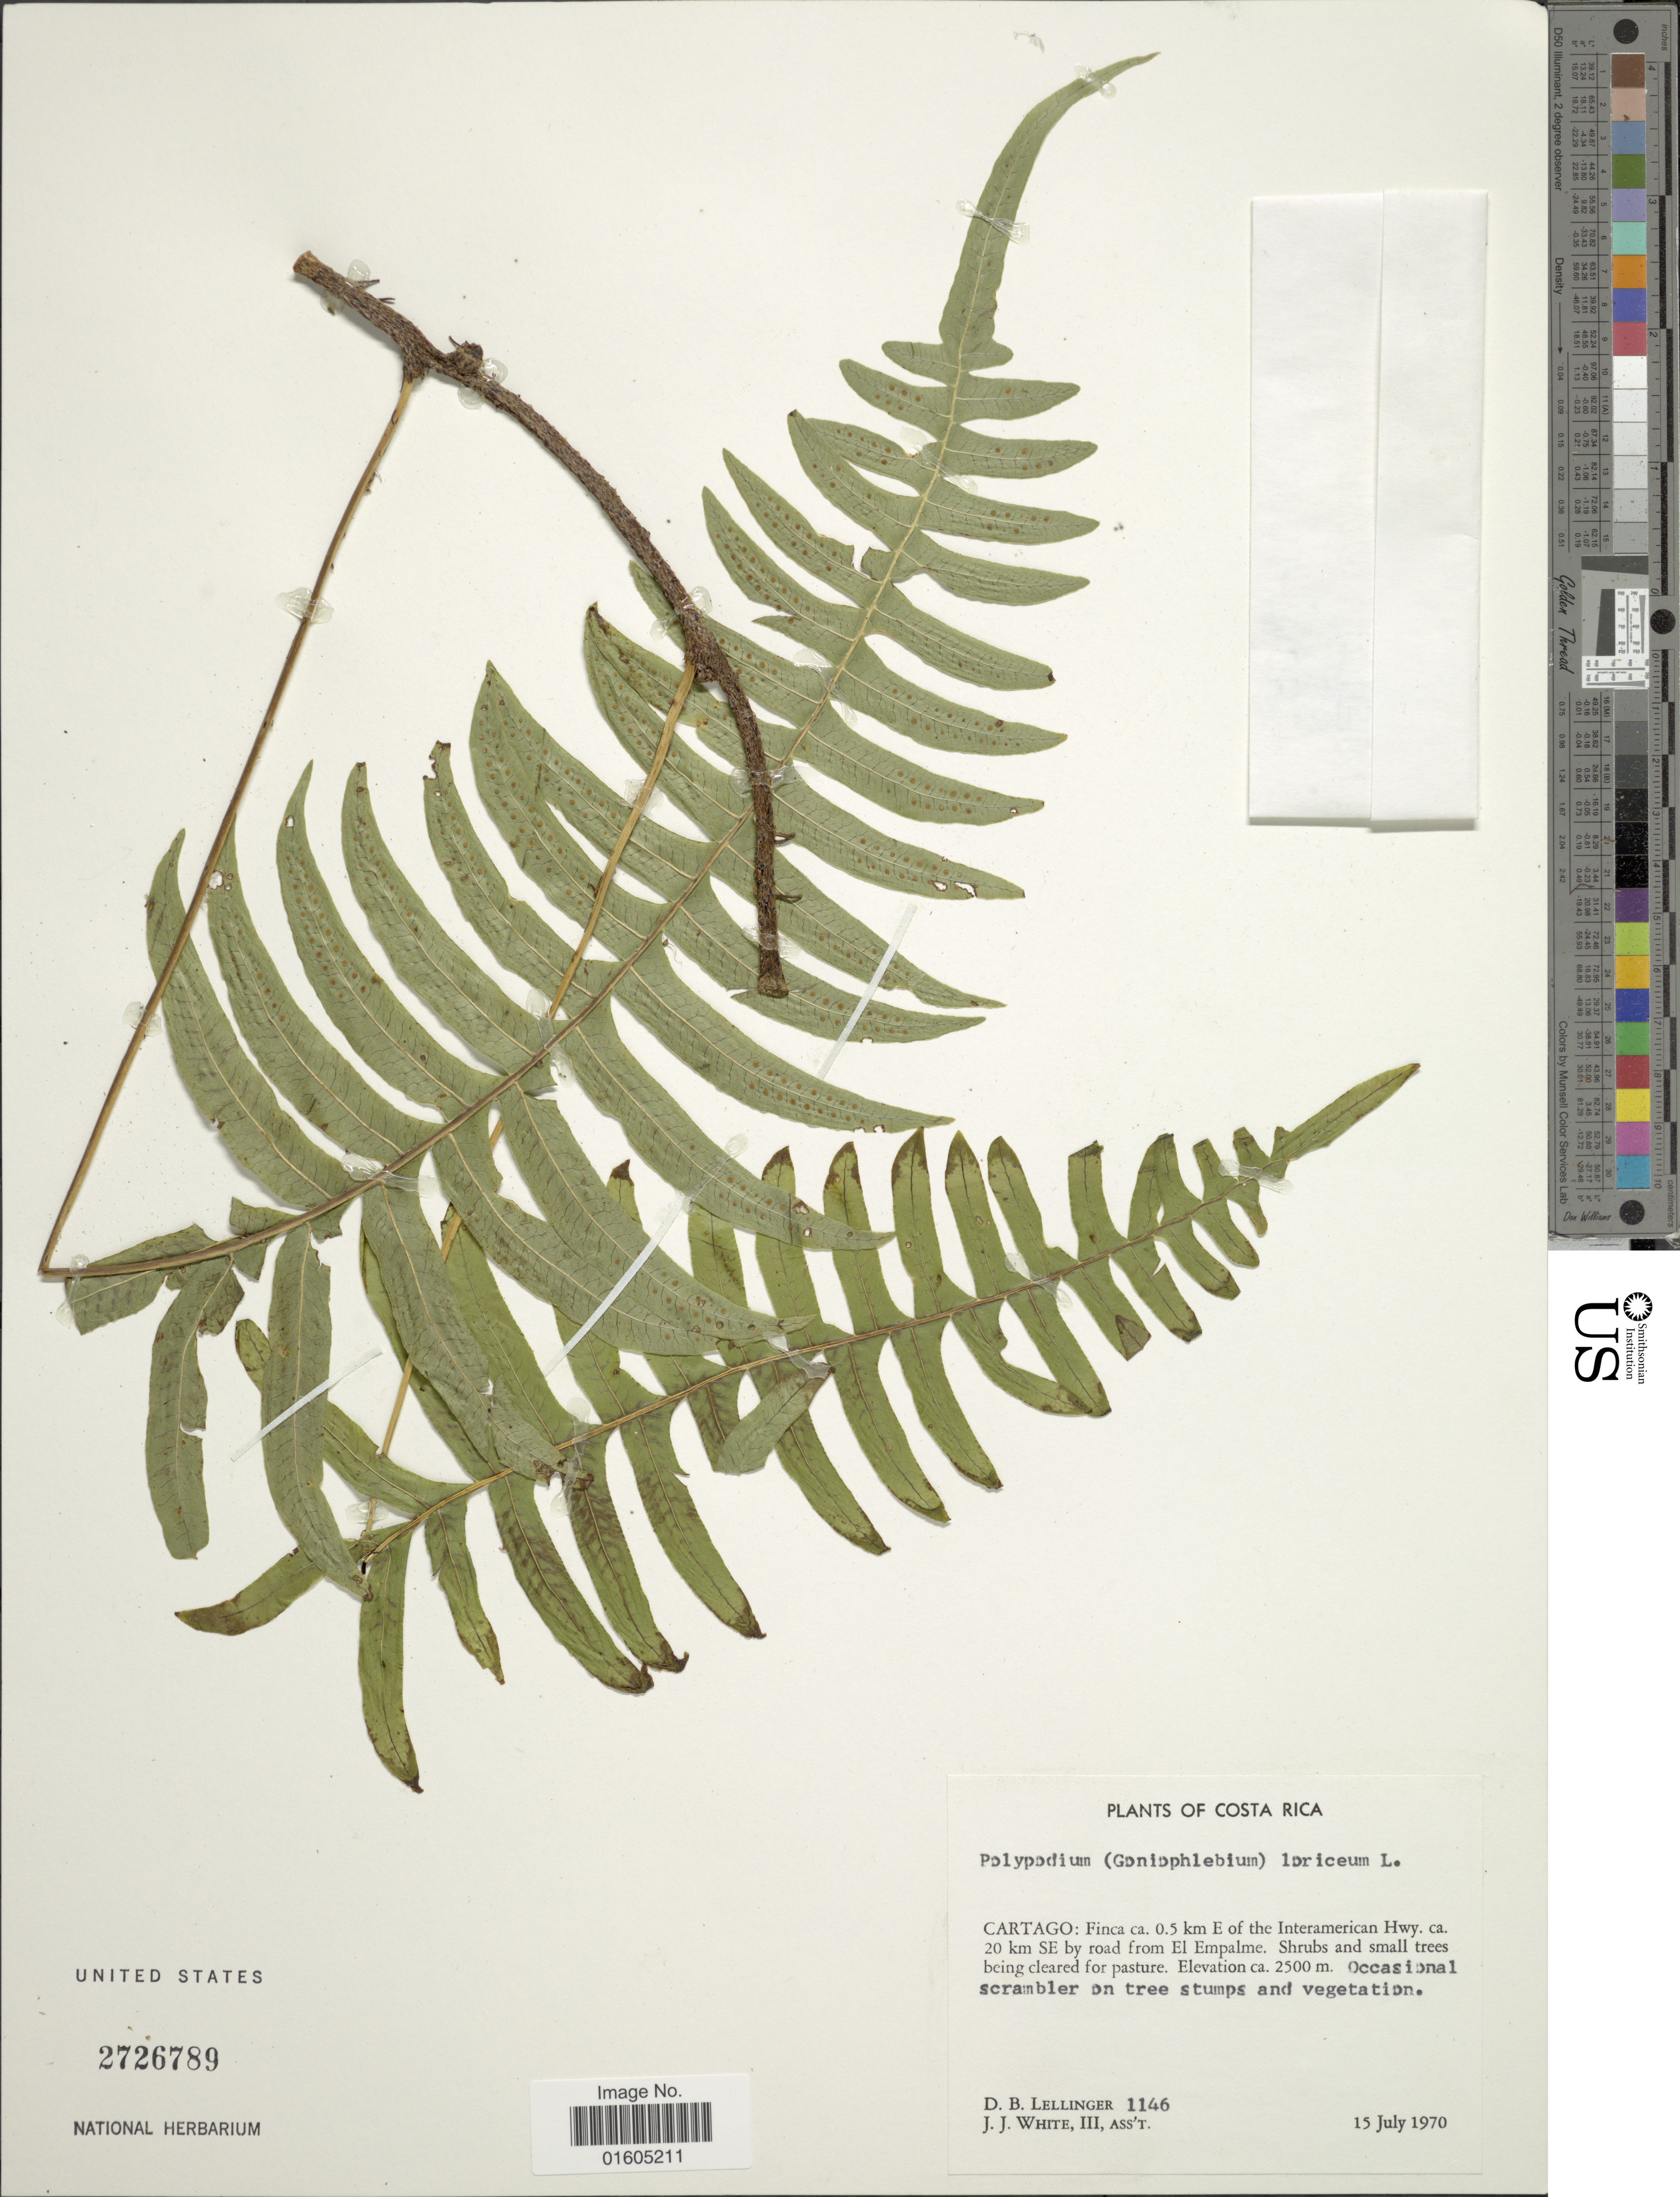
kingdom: Plantae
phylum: Tracheophyta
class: Polypodiopsida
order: Polypodiales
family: Polypodiaceae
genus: Serpocaulon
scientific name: Serpocaulon loriceum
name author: (L.) A.R. Sm.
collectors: D. B. Lellinger & J. J. White III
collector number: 1146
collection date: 1970-07-15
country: Costa Rica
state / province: Cartago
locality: Costa Rica. Cartago: Finca ca. 0.5 km E of the Interamerican Hwy. ca 20 km SE by road from El Empalme. Shrubs and small trees being cleared for pasture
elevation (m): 2500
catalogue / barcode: US 2726789